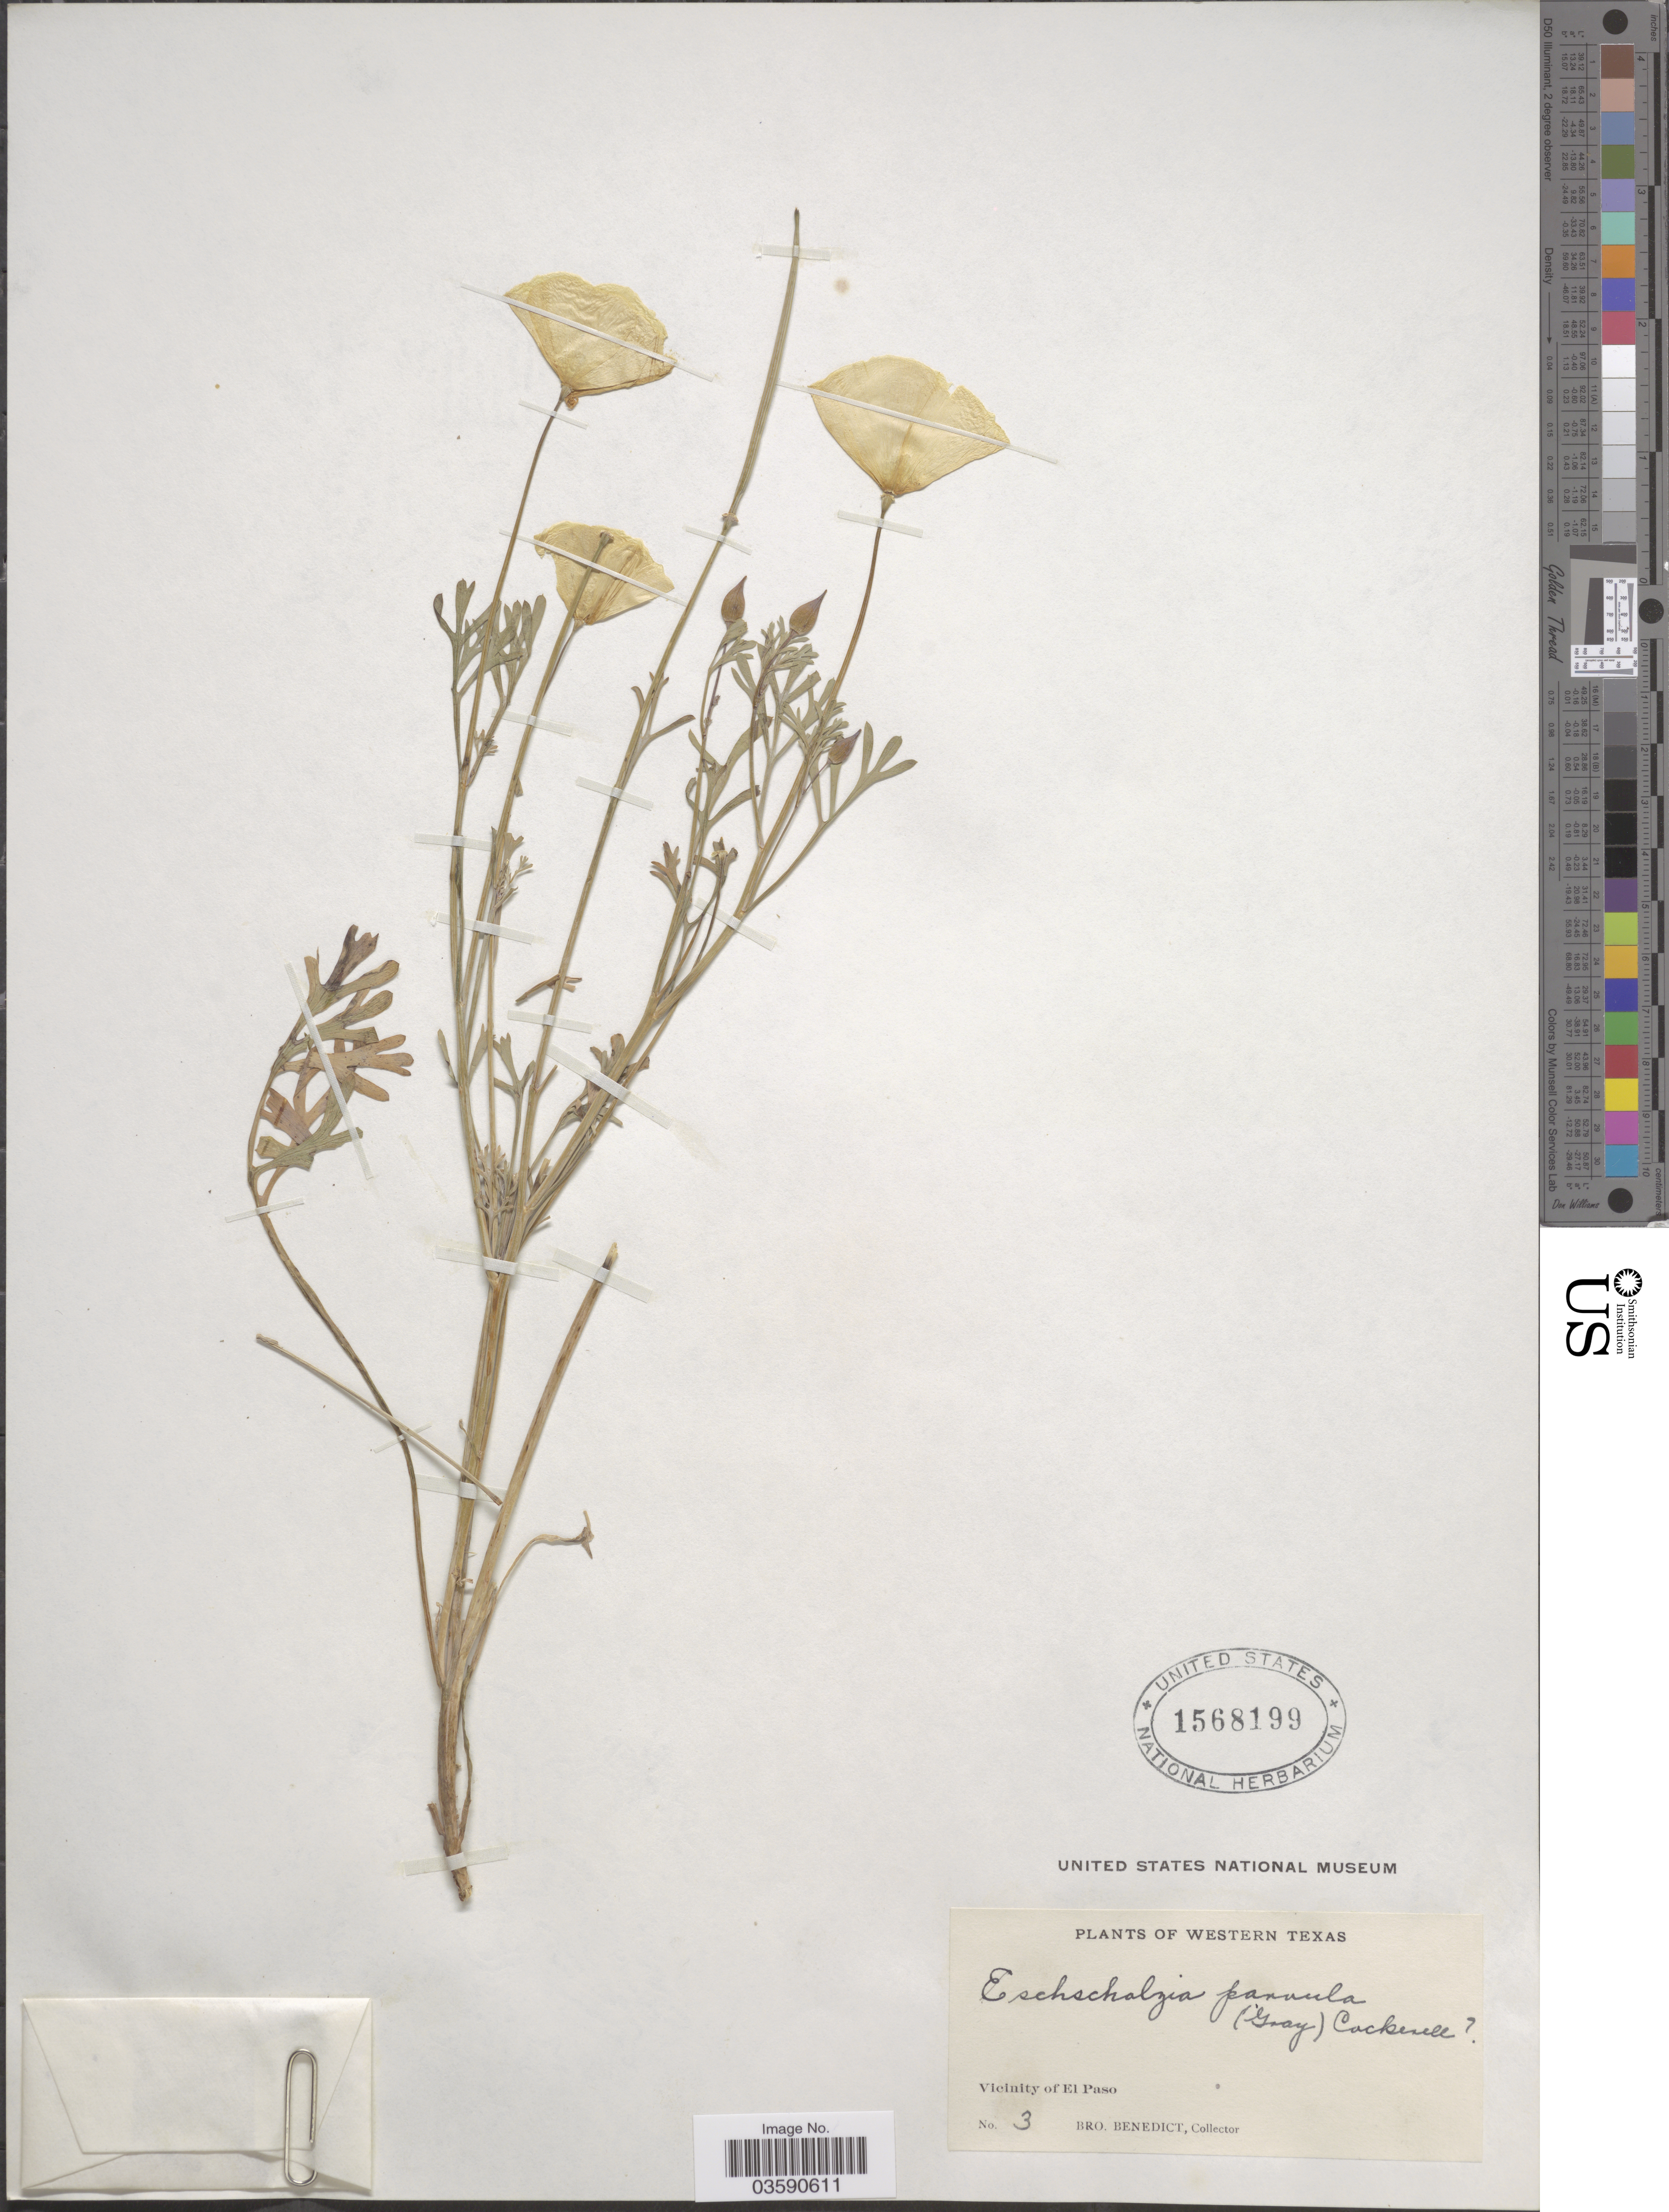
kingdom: Plantae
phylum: Tracheophyta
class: Magnoliopsida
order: Ranunculales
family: Papaveraceae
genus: Eschscholzia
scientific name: Eschscholzia mexicana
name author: Greene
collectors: Bro. Benedict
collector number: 3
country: United States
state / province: Texas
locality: Western Texas. Vicinity of El Paso.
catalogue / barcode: US 1568199